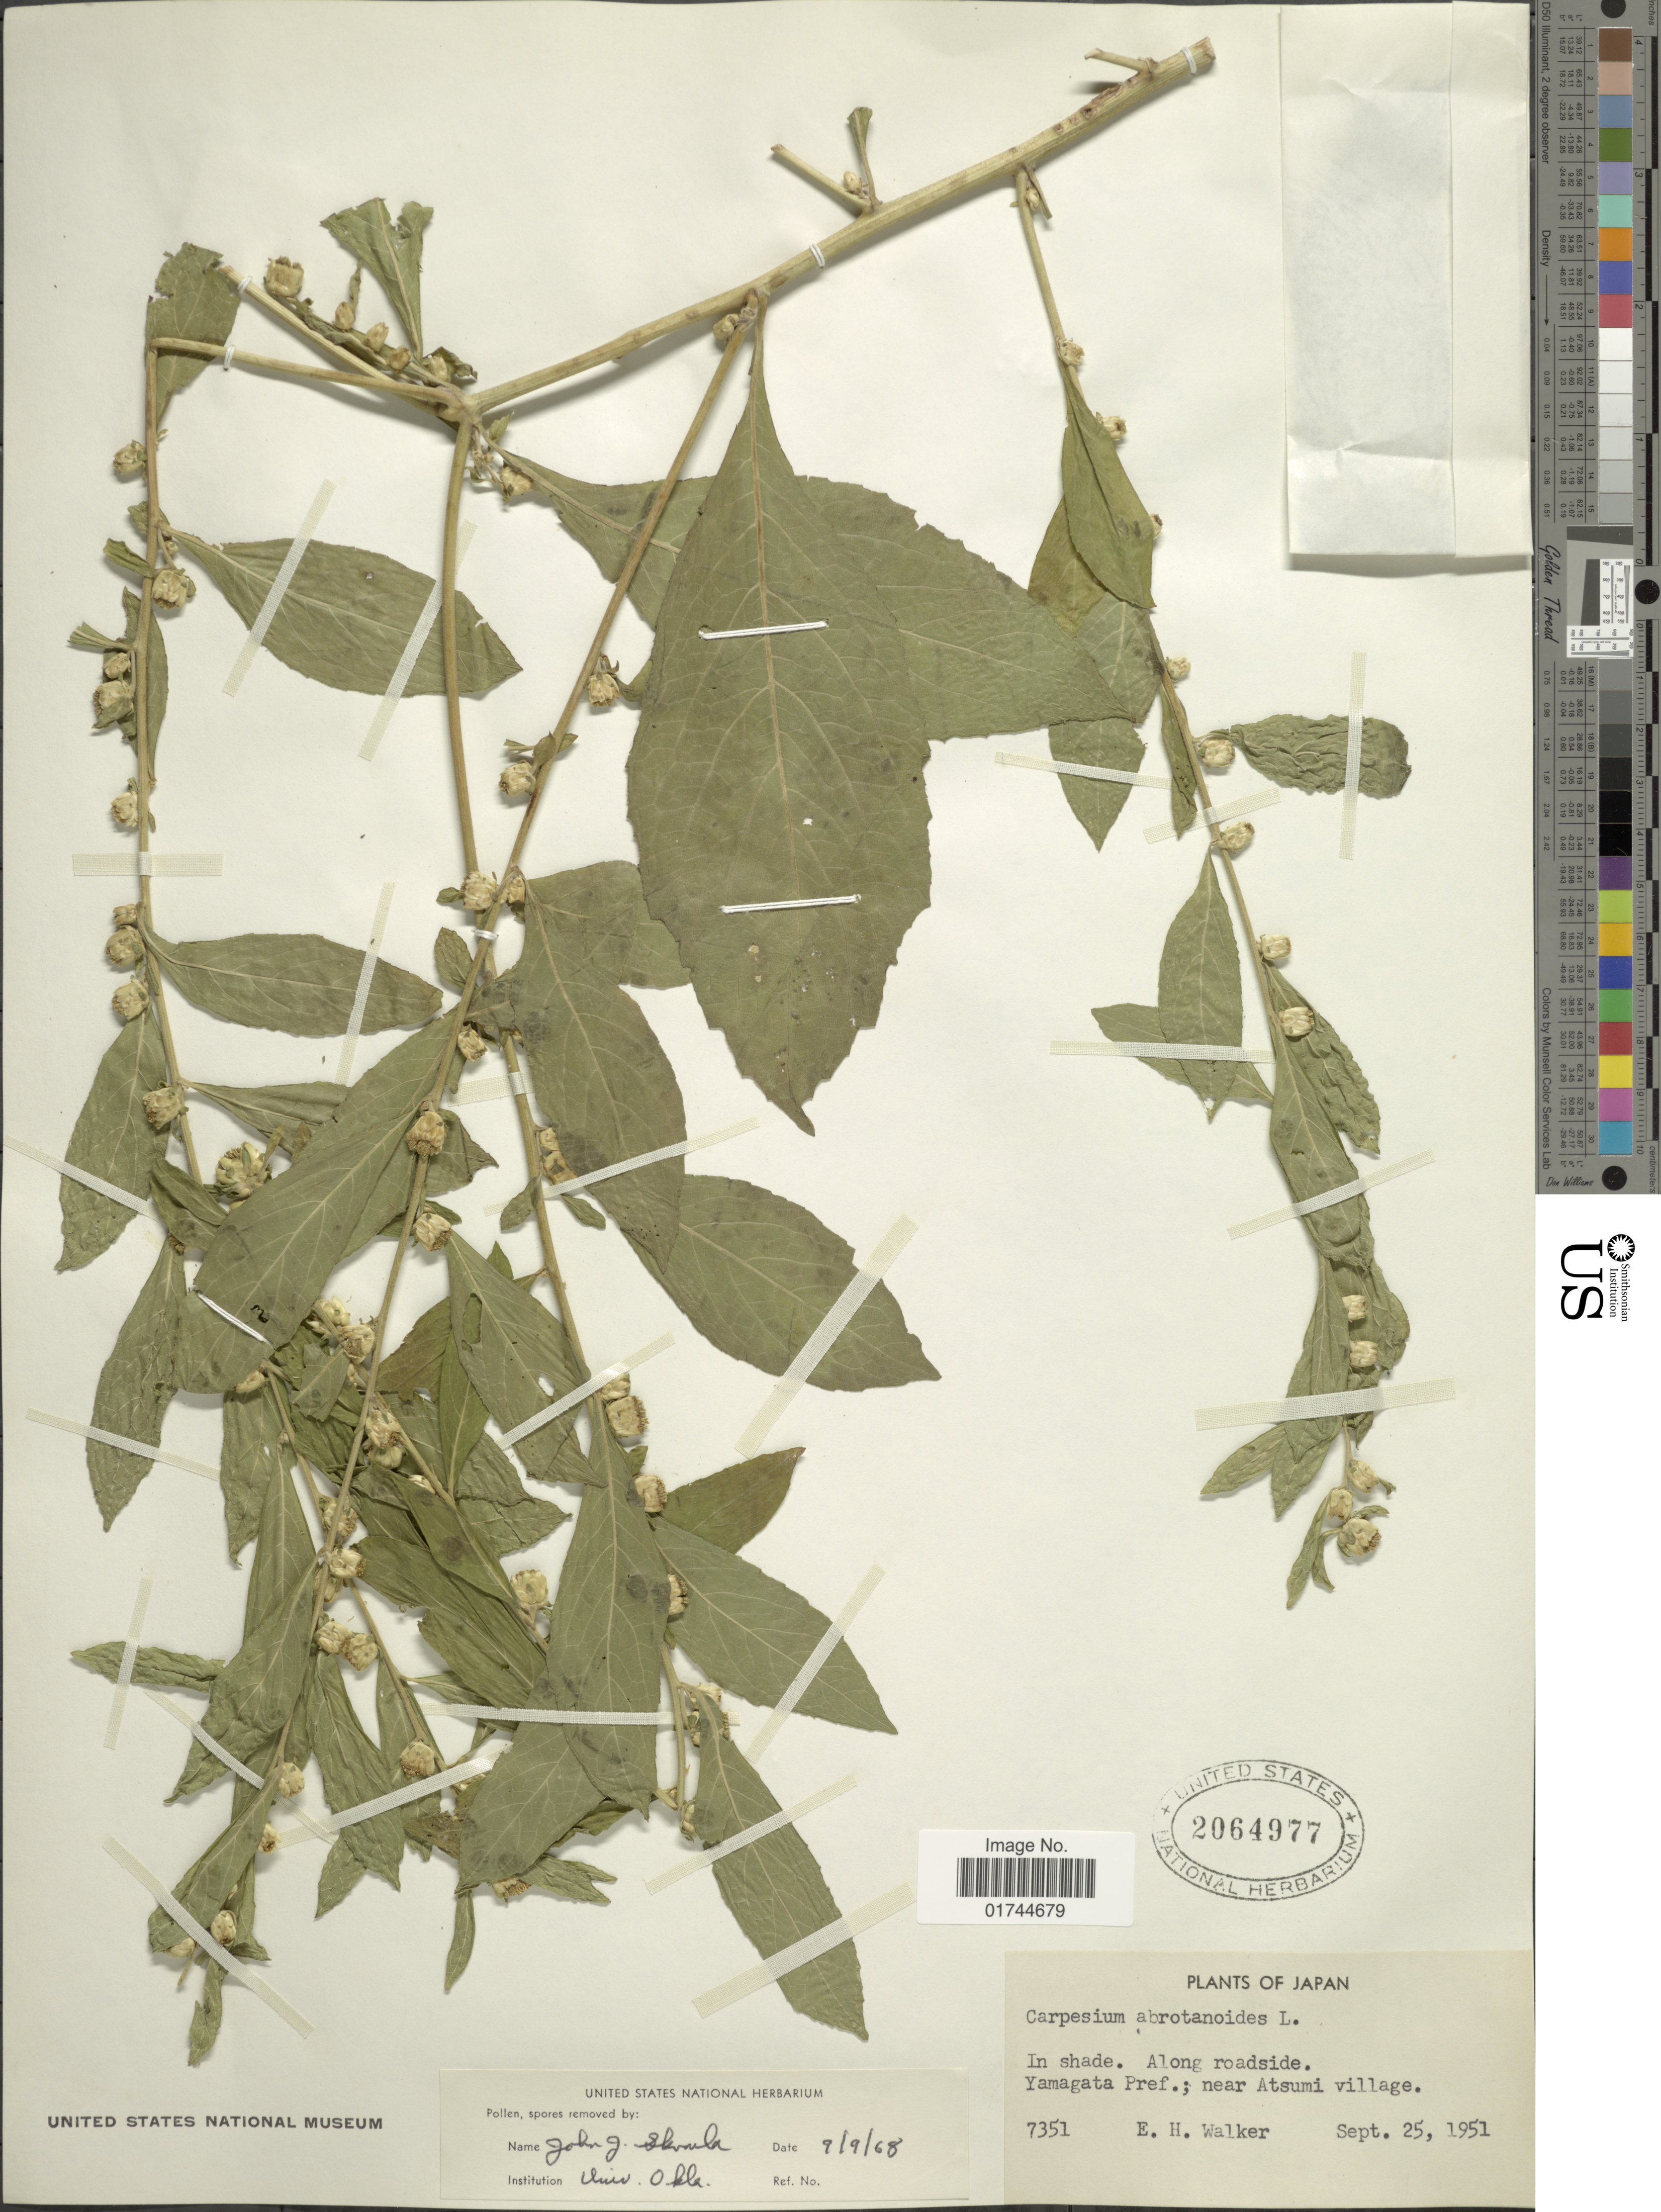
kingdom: Plantae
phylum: Tracheophyta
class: Magnoliopsida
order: Asterales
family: Asteraceae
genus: Carpesium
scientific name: Carpesium abrotanoides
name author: L.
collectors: E. H. Walker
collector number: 7351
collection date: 1951-09-25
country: Japan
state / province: Yamagata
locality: Near Atsumi village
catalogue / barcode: US 2064977